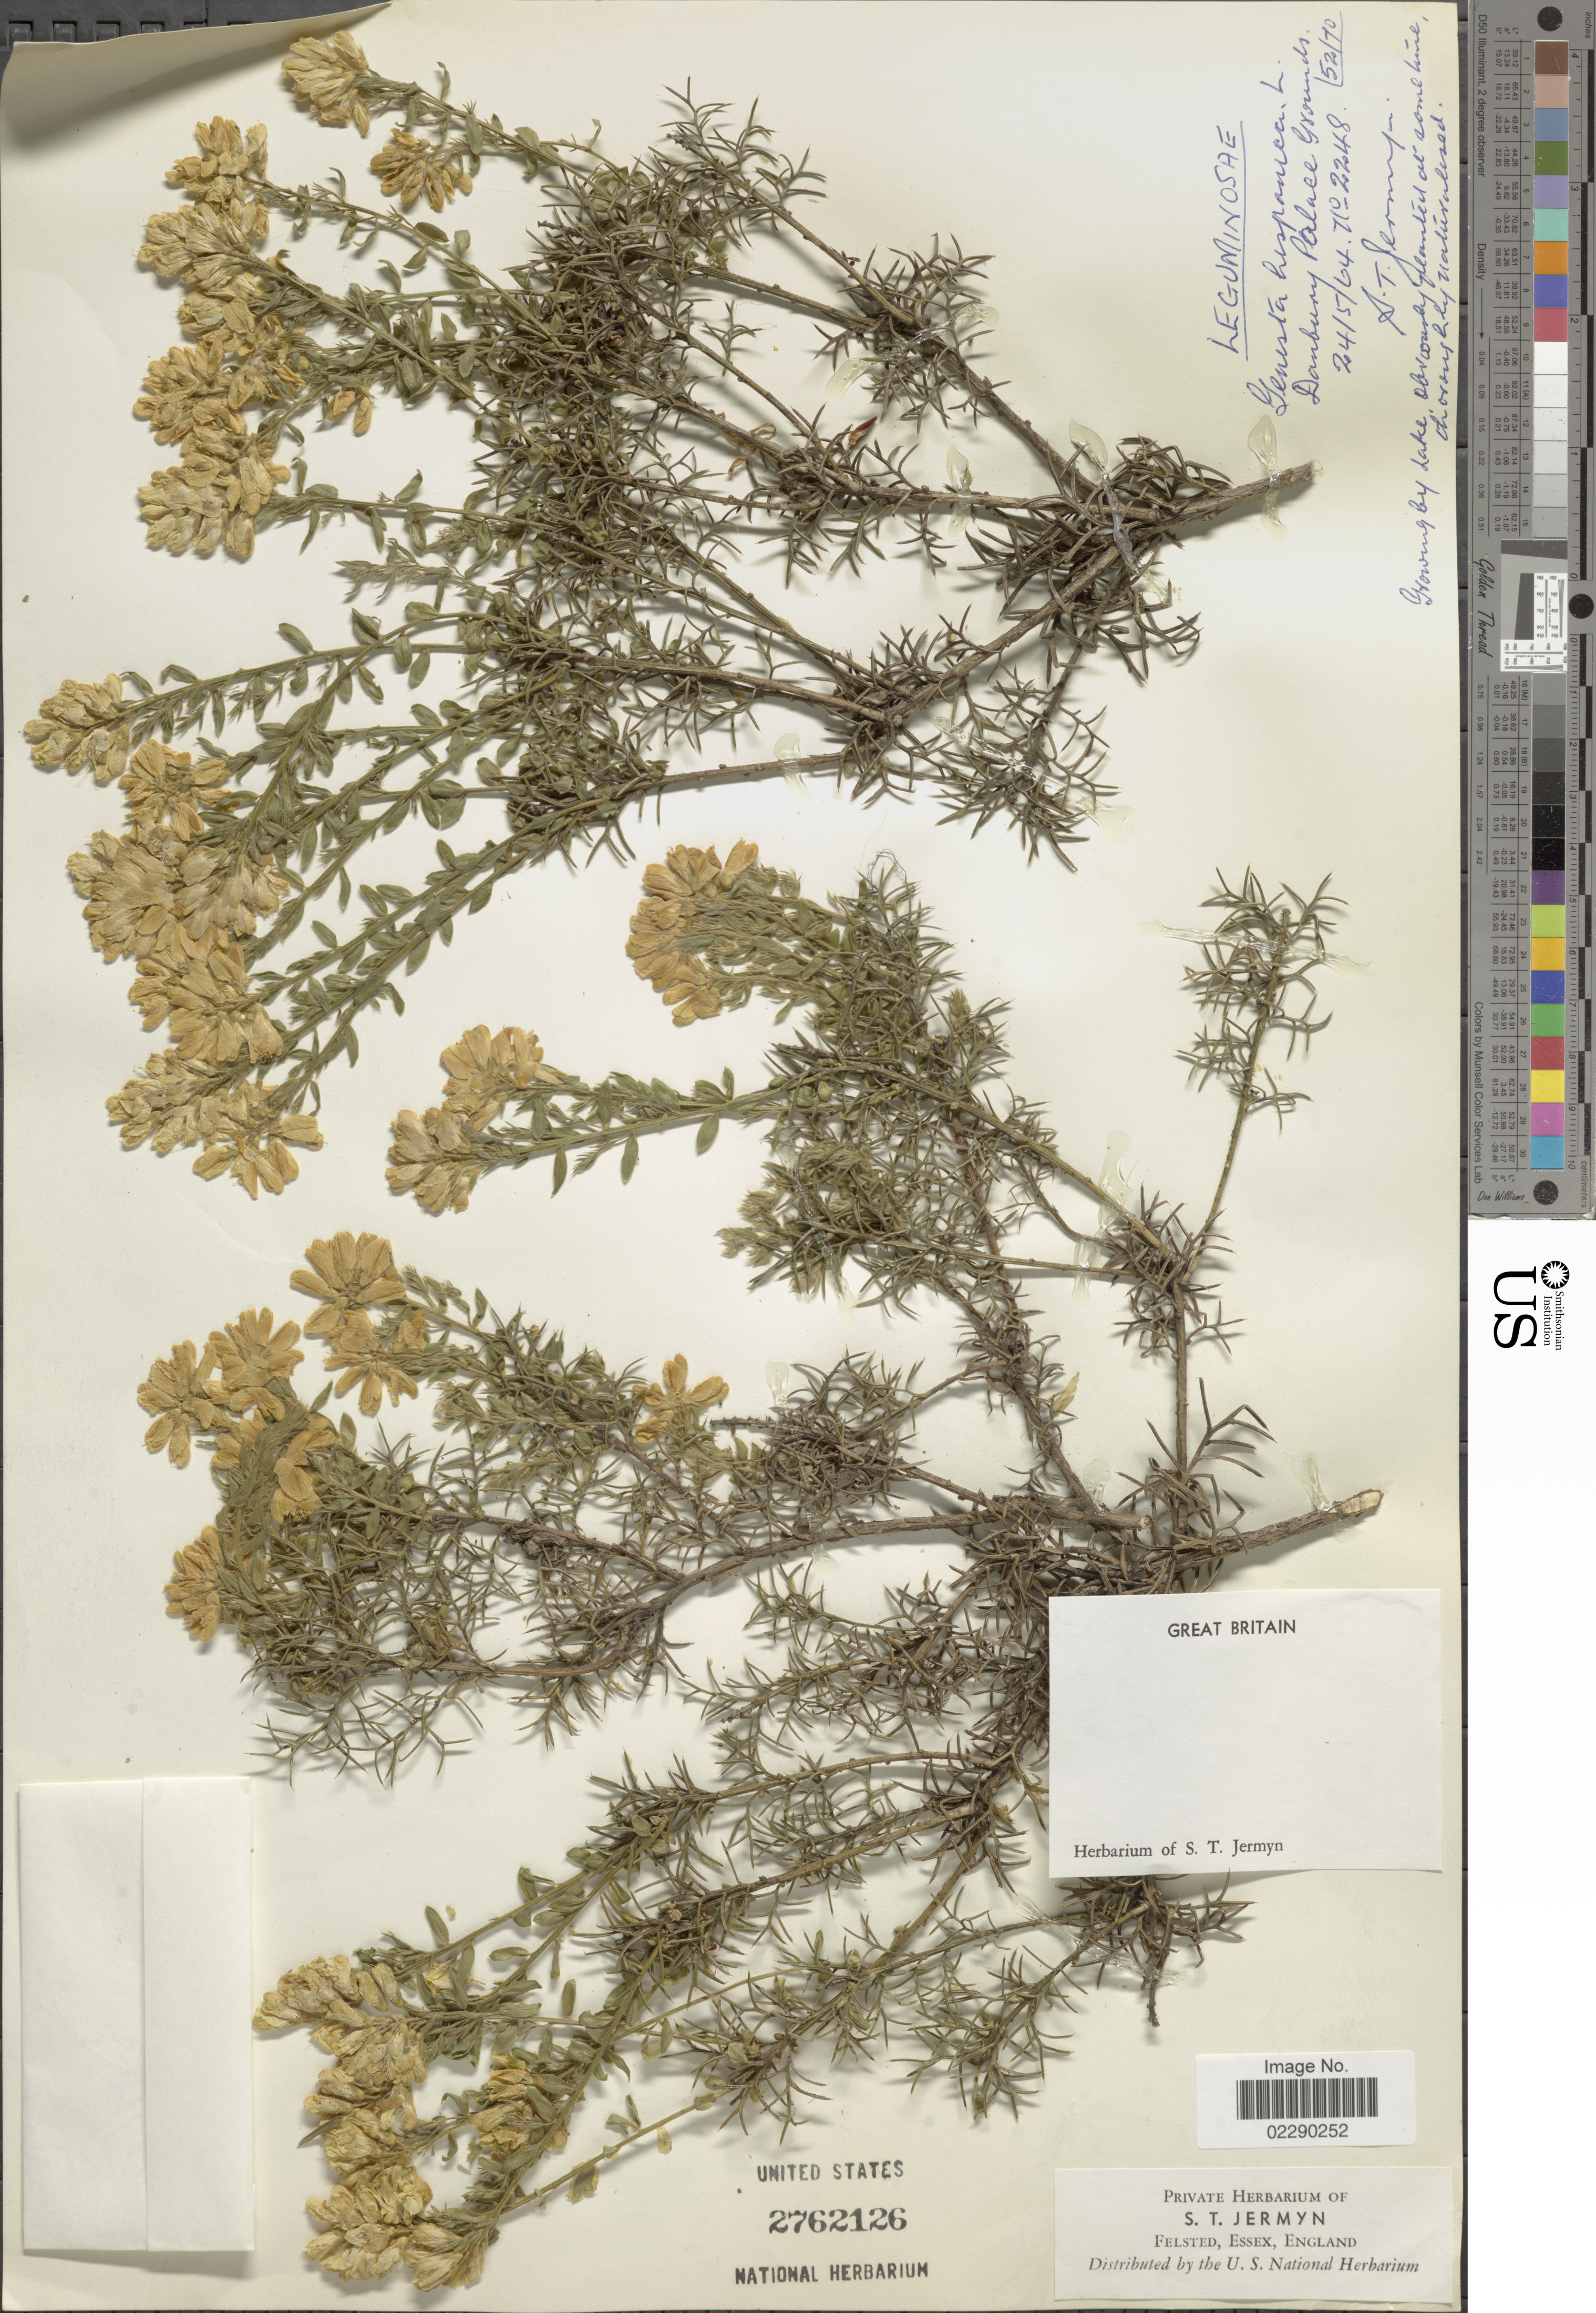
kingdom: Plantae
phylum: Tracheophyta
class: Magnoliopsida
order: Fabales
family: Fabaceae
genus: Genista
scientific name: Genista hispanica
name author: L.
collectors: S. Jermyn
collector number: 2248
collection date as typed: Transcribed d/m/y: 24/5/64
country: United Kingdom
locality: Great Britain, Danburry Palace Grounds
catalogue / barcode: US 2762126